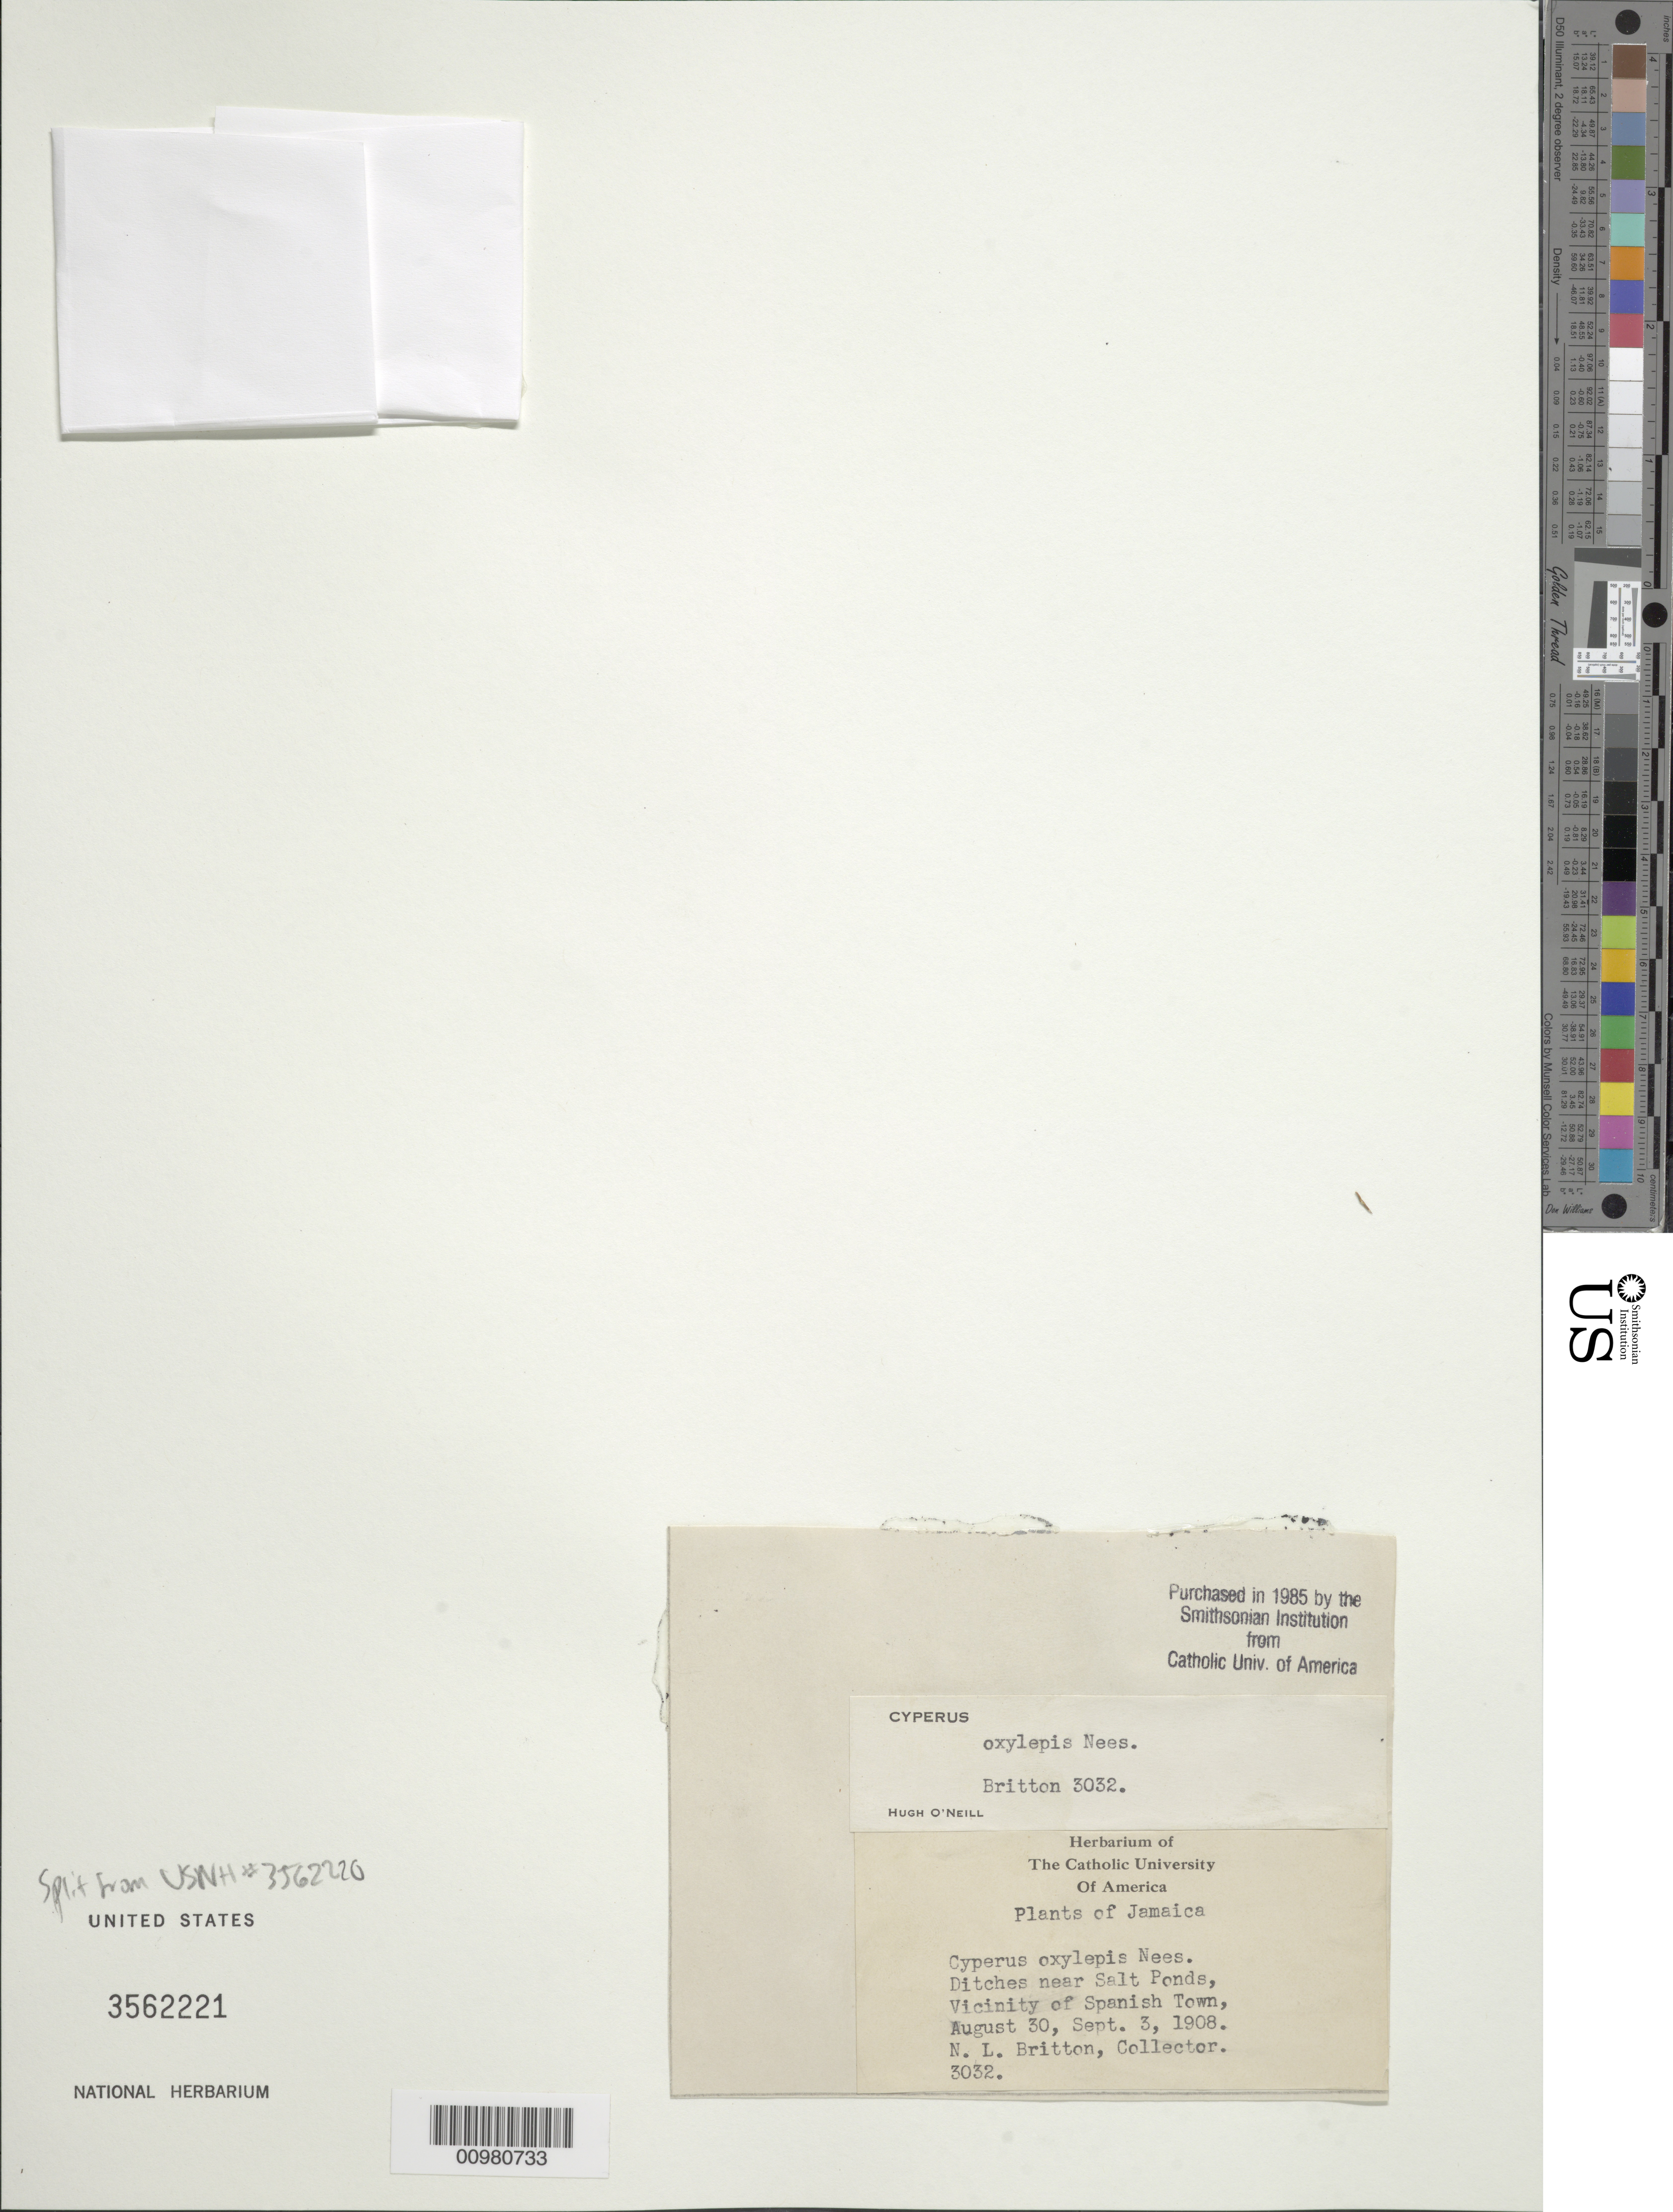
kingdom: Plantae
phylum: Tracheophyta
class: Liliopsida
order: Poales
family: Cyperaceae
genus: Cyperus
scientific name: Cyperus oxylepis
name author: Nees ex Steud.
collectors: N. Britton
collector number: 3032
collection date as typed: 03 Sep 1908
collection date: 1908-09-03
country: Jamaica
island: Jamaica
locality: Spanish Town, vicinity of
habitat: Ditches near Salt Ponds.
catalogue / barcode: US 3562221